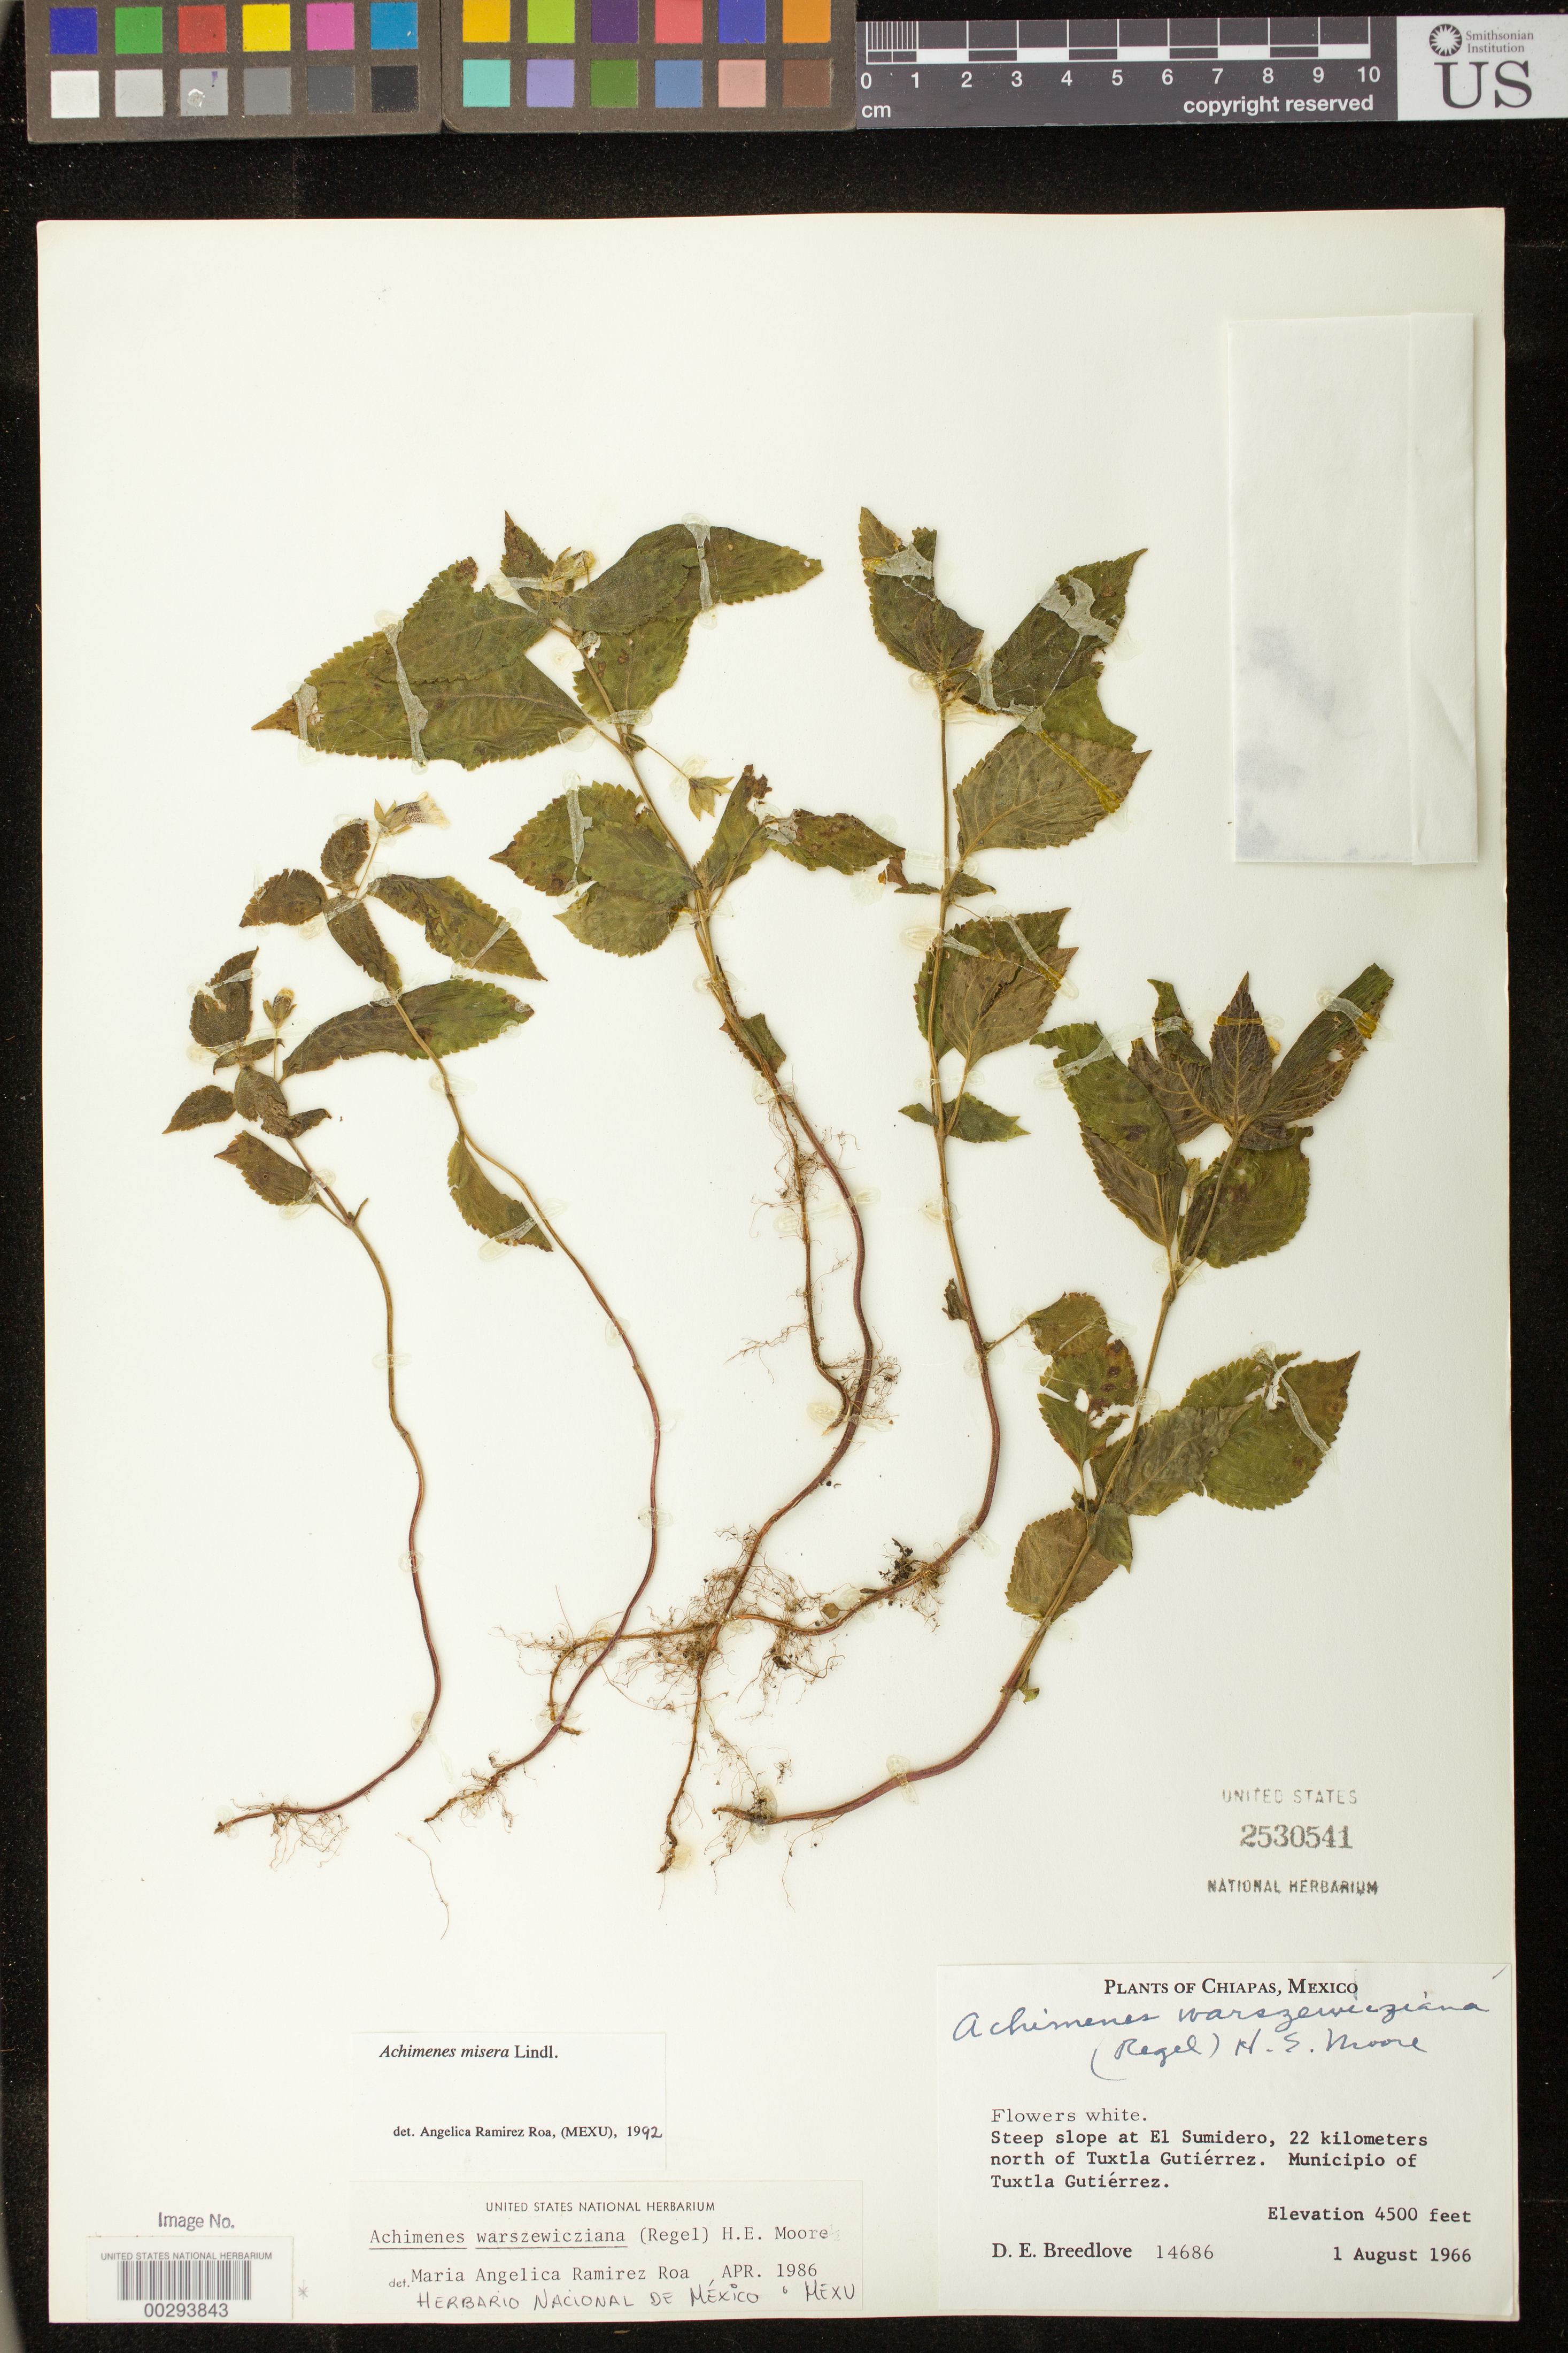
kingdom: Plantae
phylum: Tracheophyta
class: Magnoliopsida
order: Lamiales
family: Gesneriaceae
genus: Achimenes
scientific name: Achimenes misera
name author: Lindl.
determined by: Ramírez-Roa, A.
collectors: D. E. Breedlove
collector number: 14686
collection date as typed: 01 Aug 1966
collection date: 1966-08-01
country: Mexico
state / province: Chiapas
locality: El Sumidero, 22 km N of Tuxtla Gutierrez, Mun. of Tuxtla Gutierrez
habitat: Steep slope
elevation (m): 1372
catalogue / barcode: US 2530541